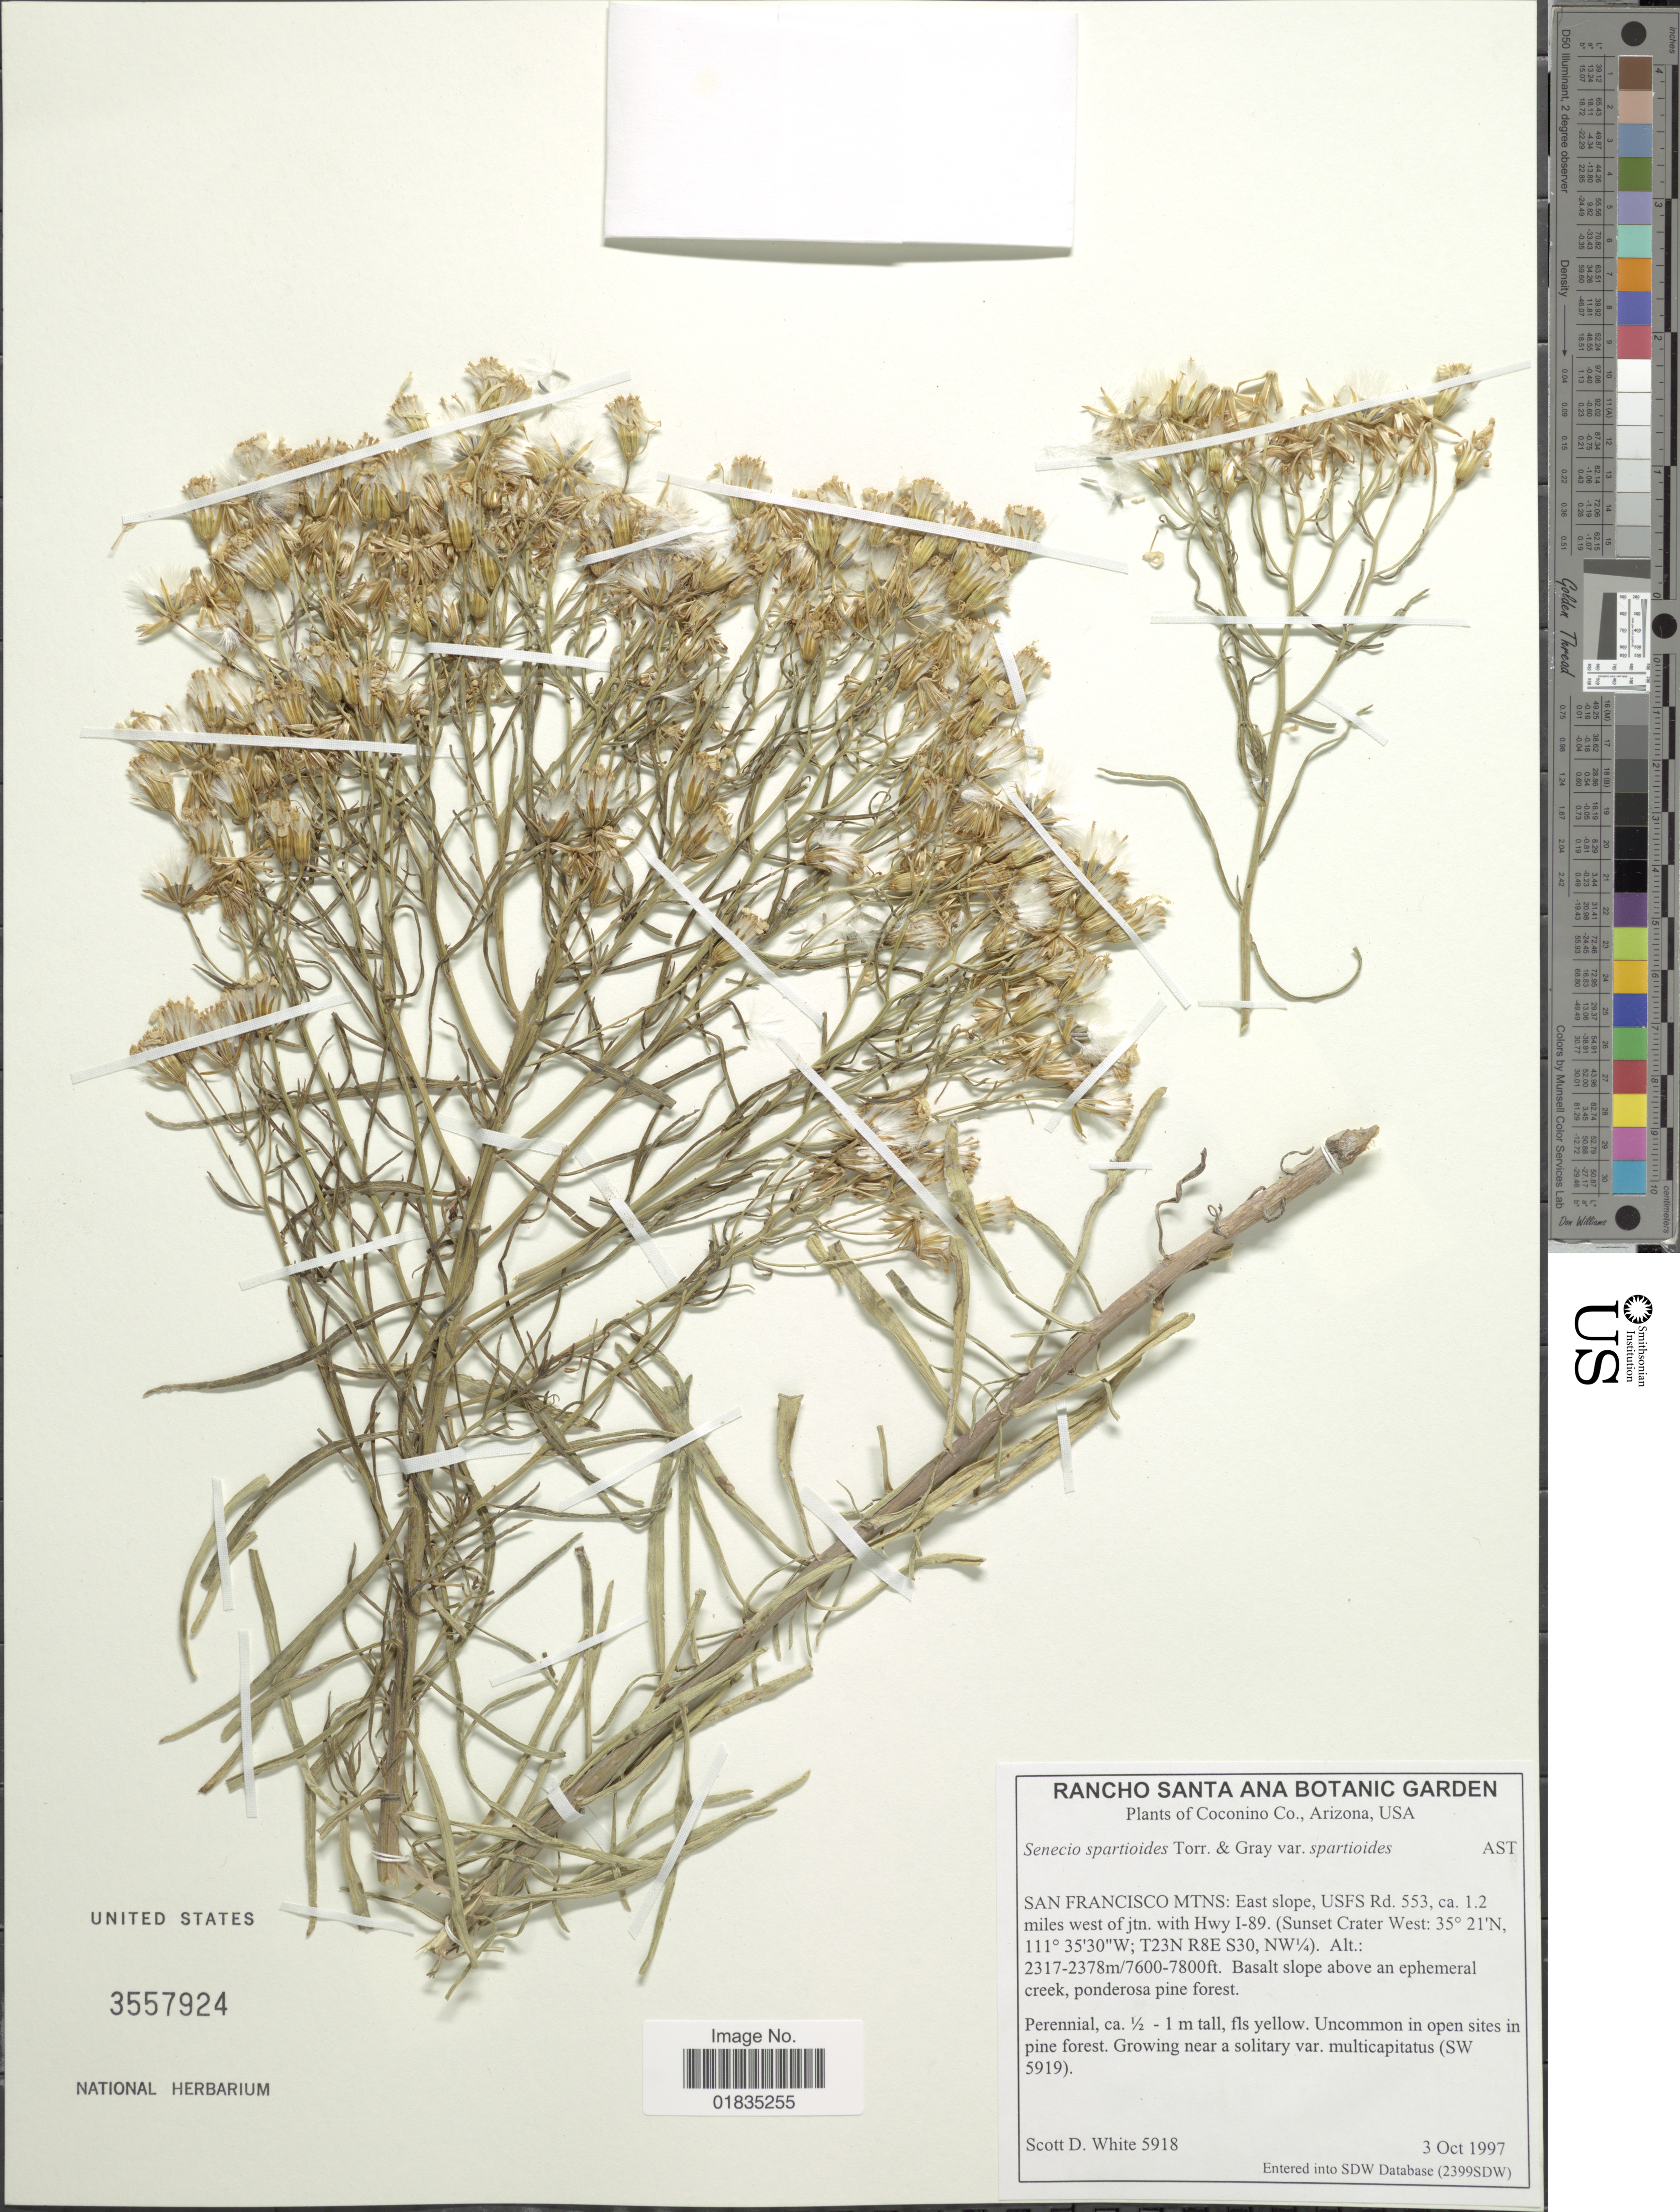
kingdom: Plantae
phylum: Tracheophyta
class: Magnoliopsida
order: Asterales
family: Asteraceae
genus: Senecio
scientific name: Senecio spartioides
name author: Torr. & A. Gray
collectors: S. White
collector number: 5918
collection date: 1997-10-03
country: United States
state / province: Arizona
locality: Coconino Co., San Francisco Mtns: East slope, USFS Rd. 553, ca. 1.2 miles west of jtn. with Hwy 1-89 (T23N R8E S30, NW1/4).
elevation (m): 2317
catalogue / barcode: US 3557924